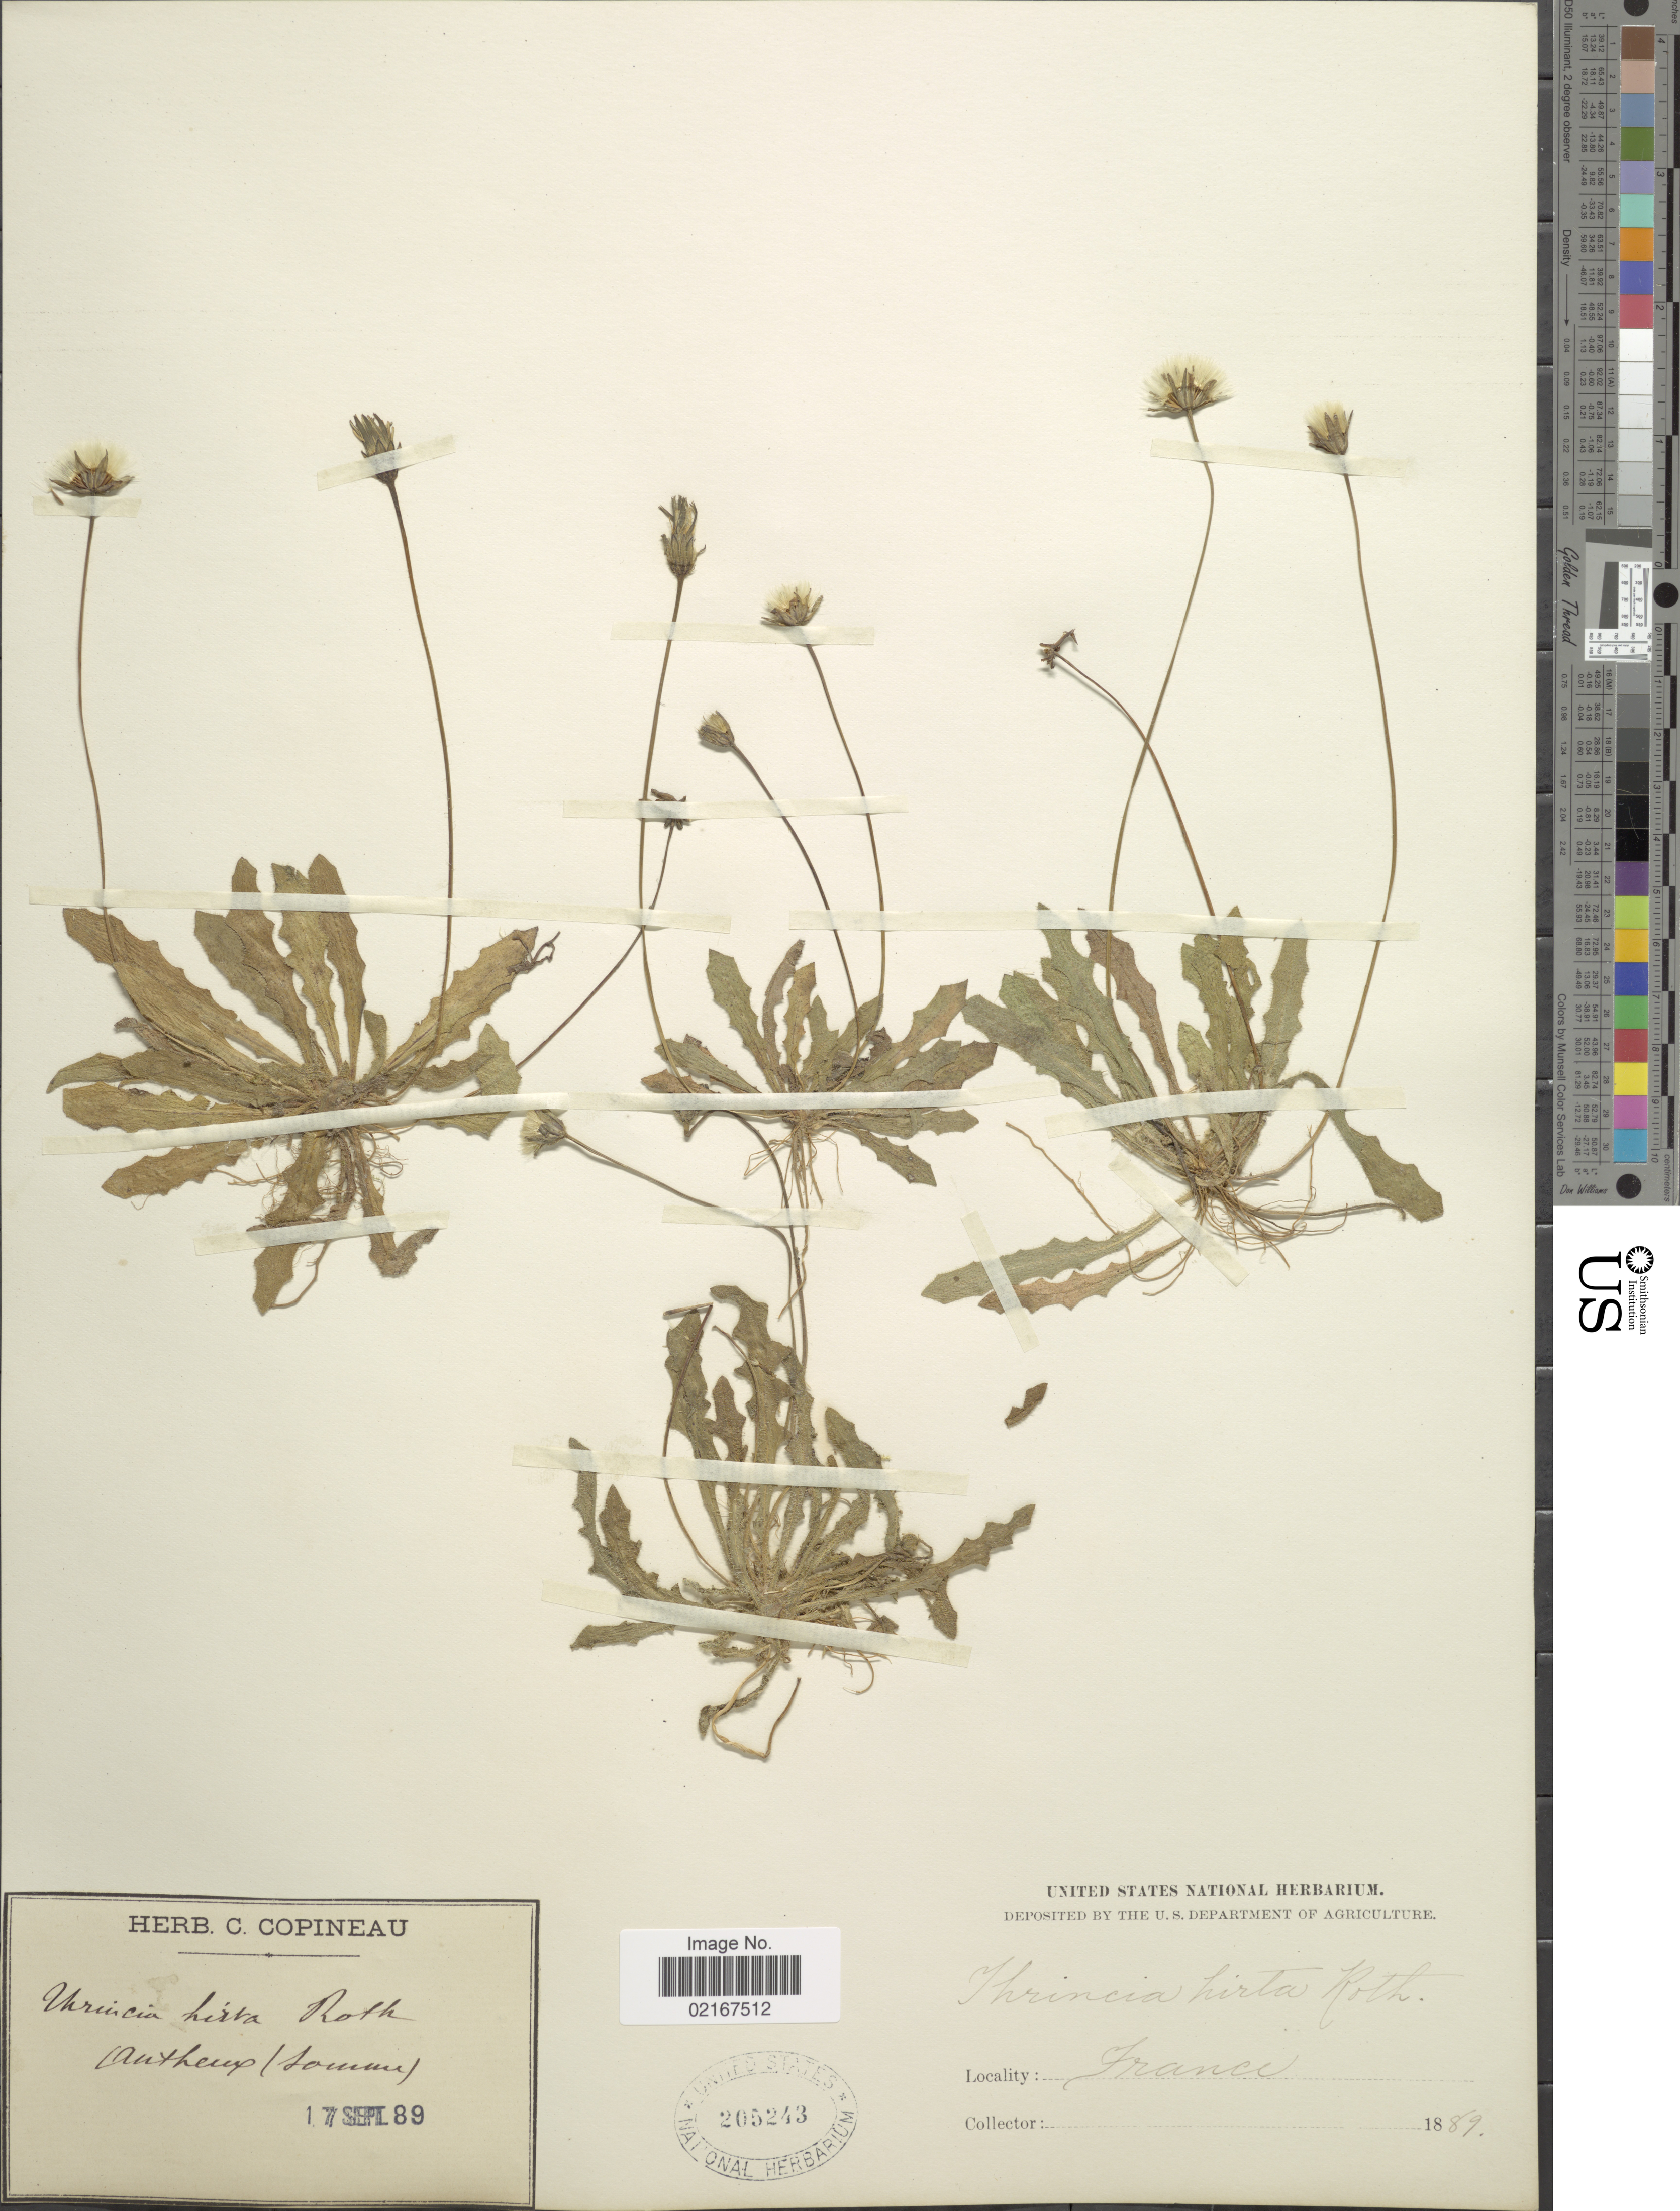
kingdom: Plantae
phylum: Tracheophyta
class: Magnoliopsida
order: Asterales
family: Asteraceae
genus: Leontodon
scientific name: Leontodon hirtus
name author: L.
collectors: ex herb. C. Copineau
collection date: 1889-09-17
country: France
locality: Autheux (Somme)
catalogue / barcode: US 205243